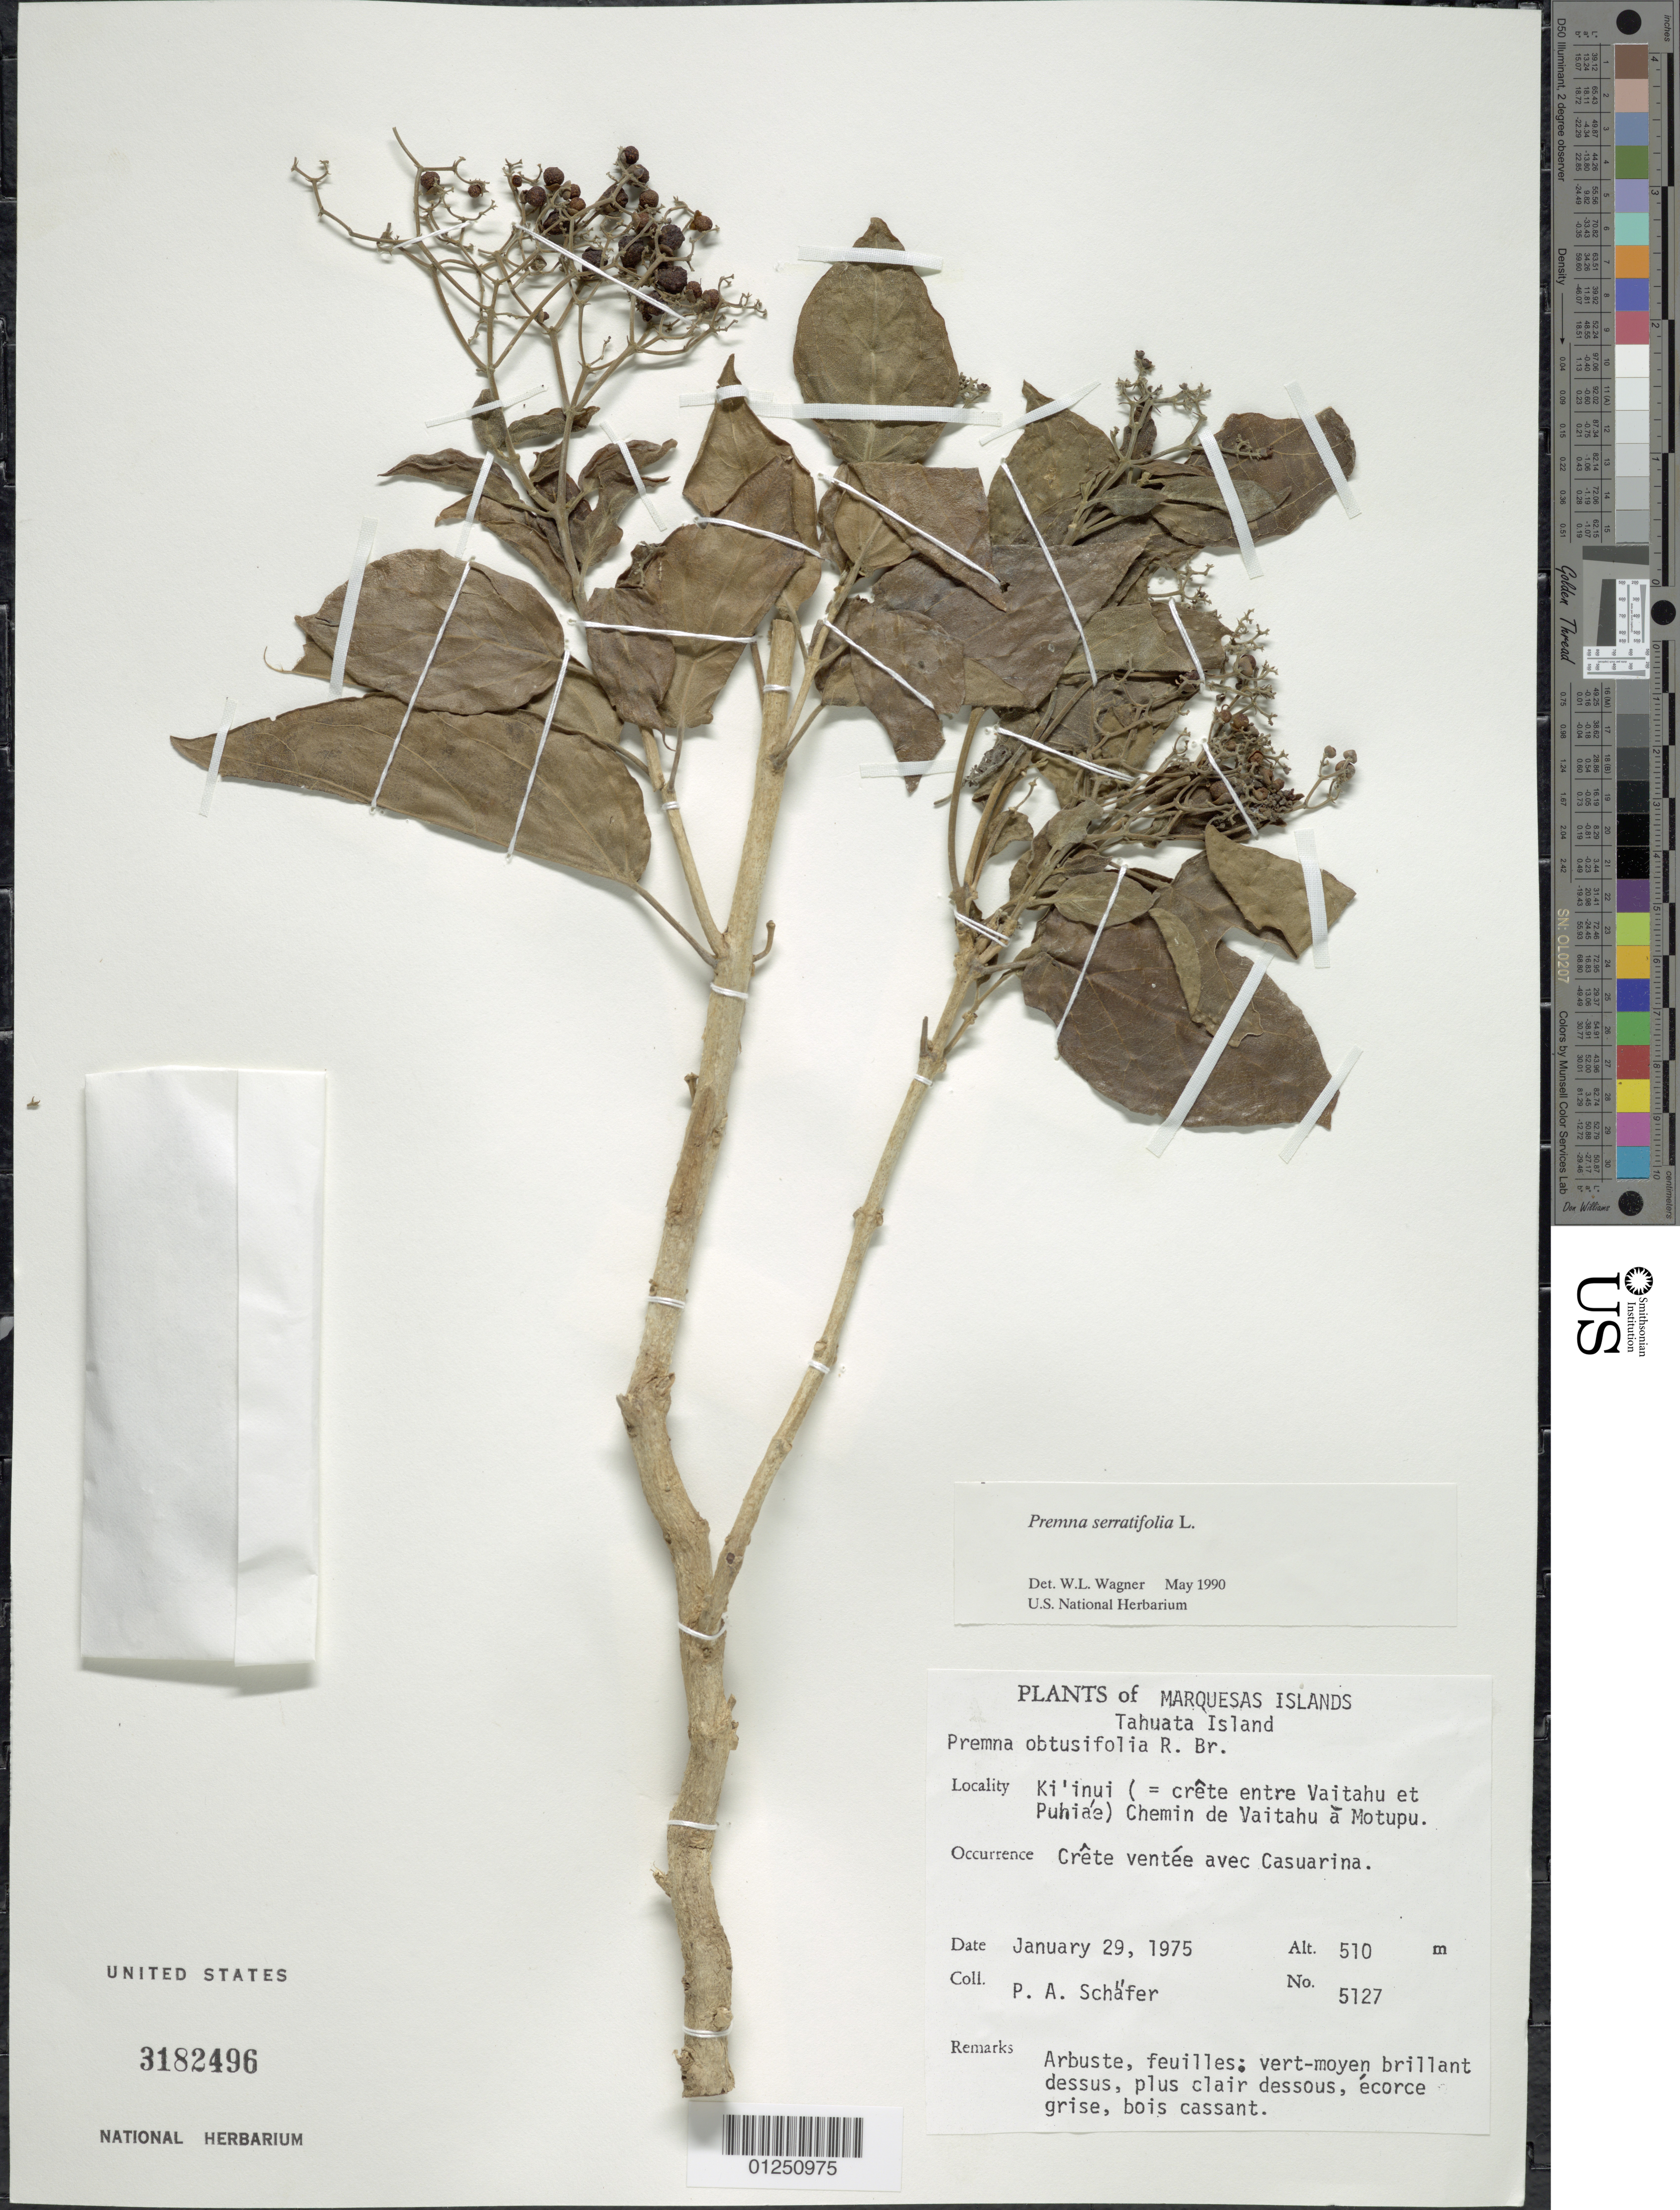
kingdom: Plantae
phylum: Tracheophyta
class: Magnoliopsida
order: Lamiales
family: Lamiaceae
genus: Premna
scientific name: Premna serratifolia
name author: L.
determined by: Wagner, W. L., (BOT), Smithsonian Institution - National Museum of Natural History (UNITED STATES)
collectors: P. A. Schäfer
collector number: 5127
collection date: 1975-01-29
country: French Polynesia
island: Tahuata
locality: Ki'inui (=crête entre Vaitahu et Puhia'e) Chemin de Vaitahu à Motupu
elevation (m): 510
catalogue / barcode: US 3182496